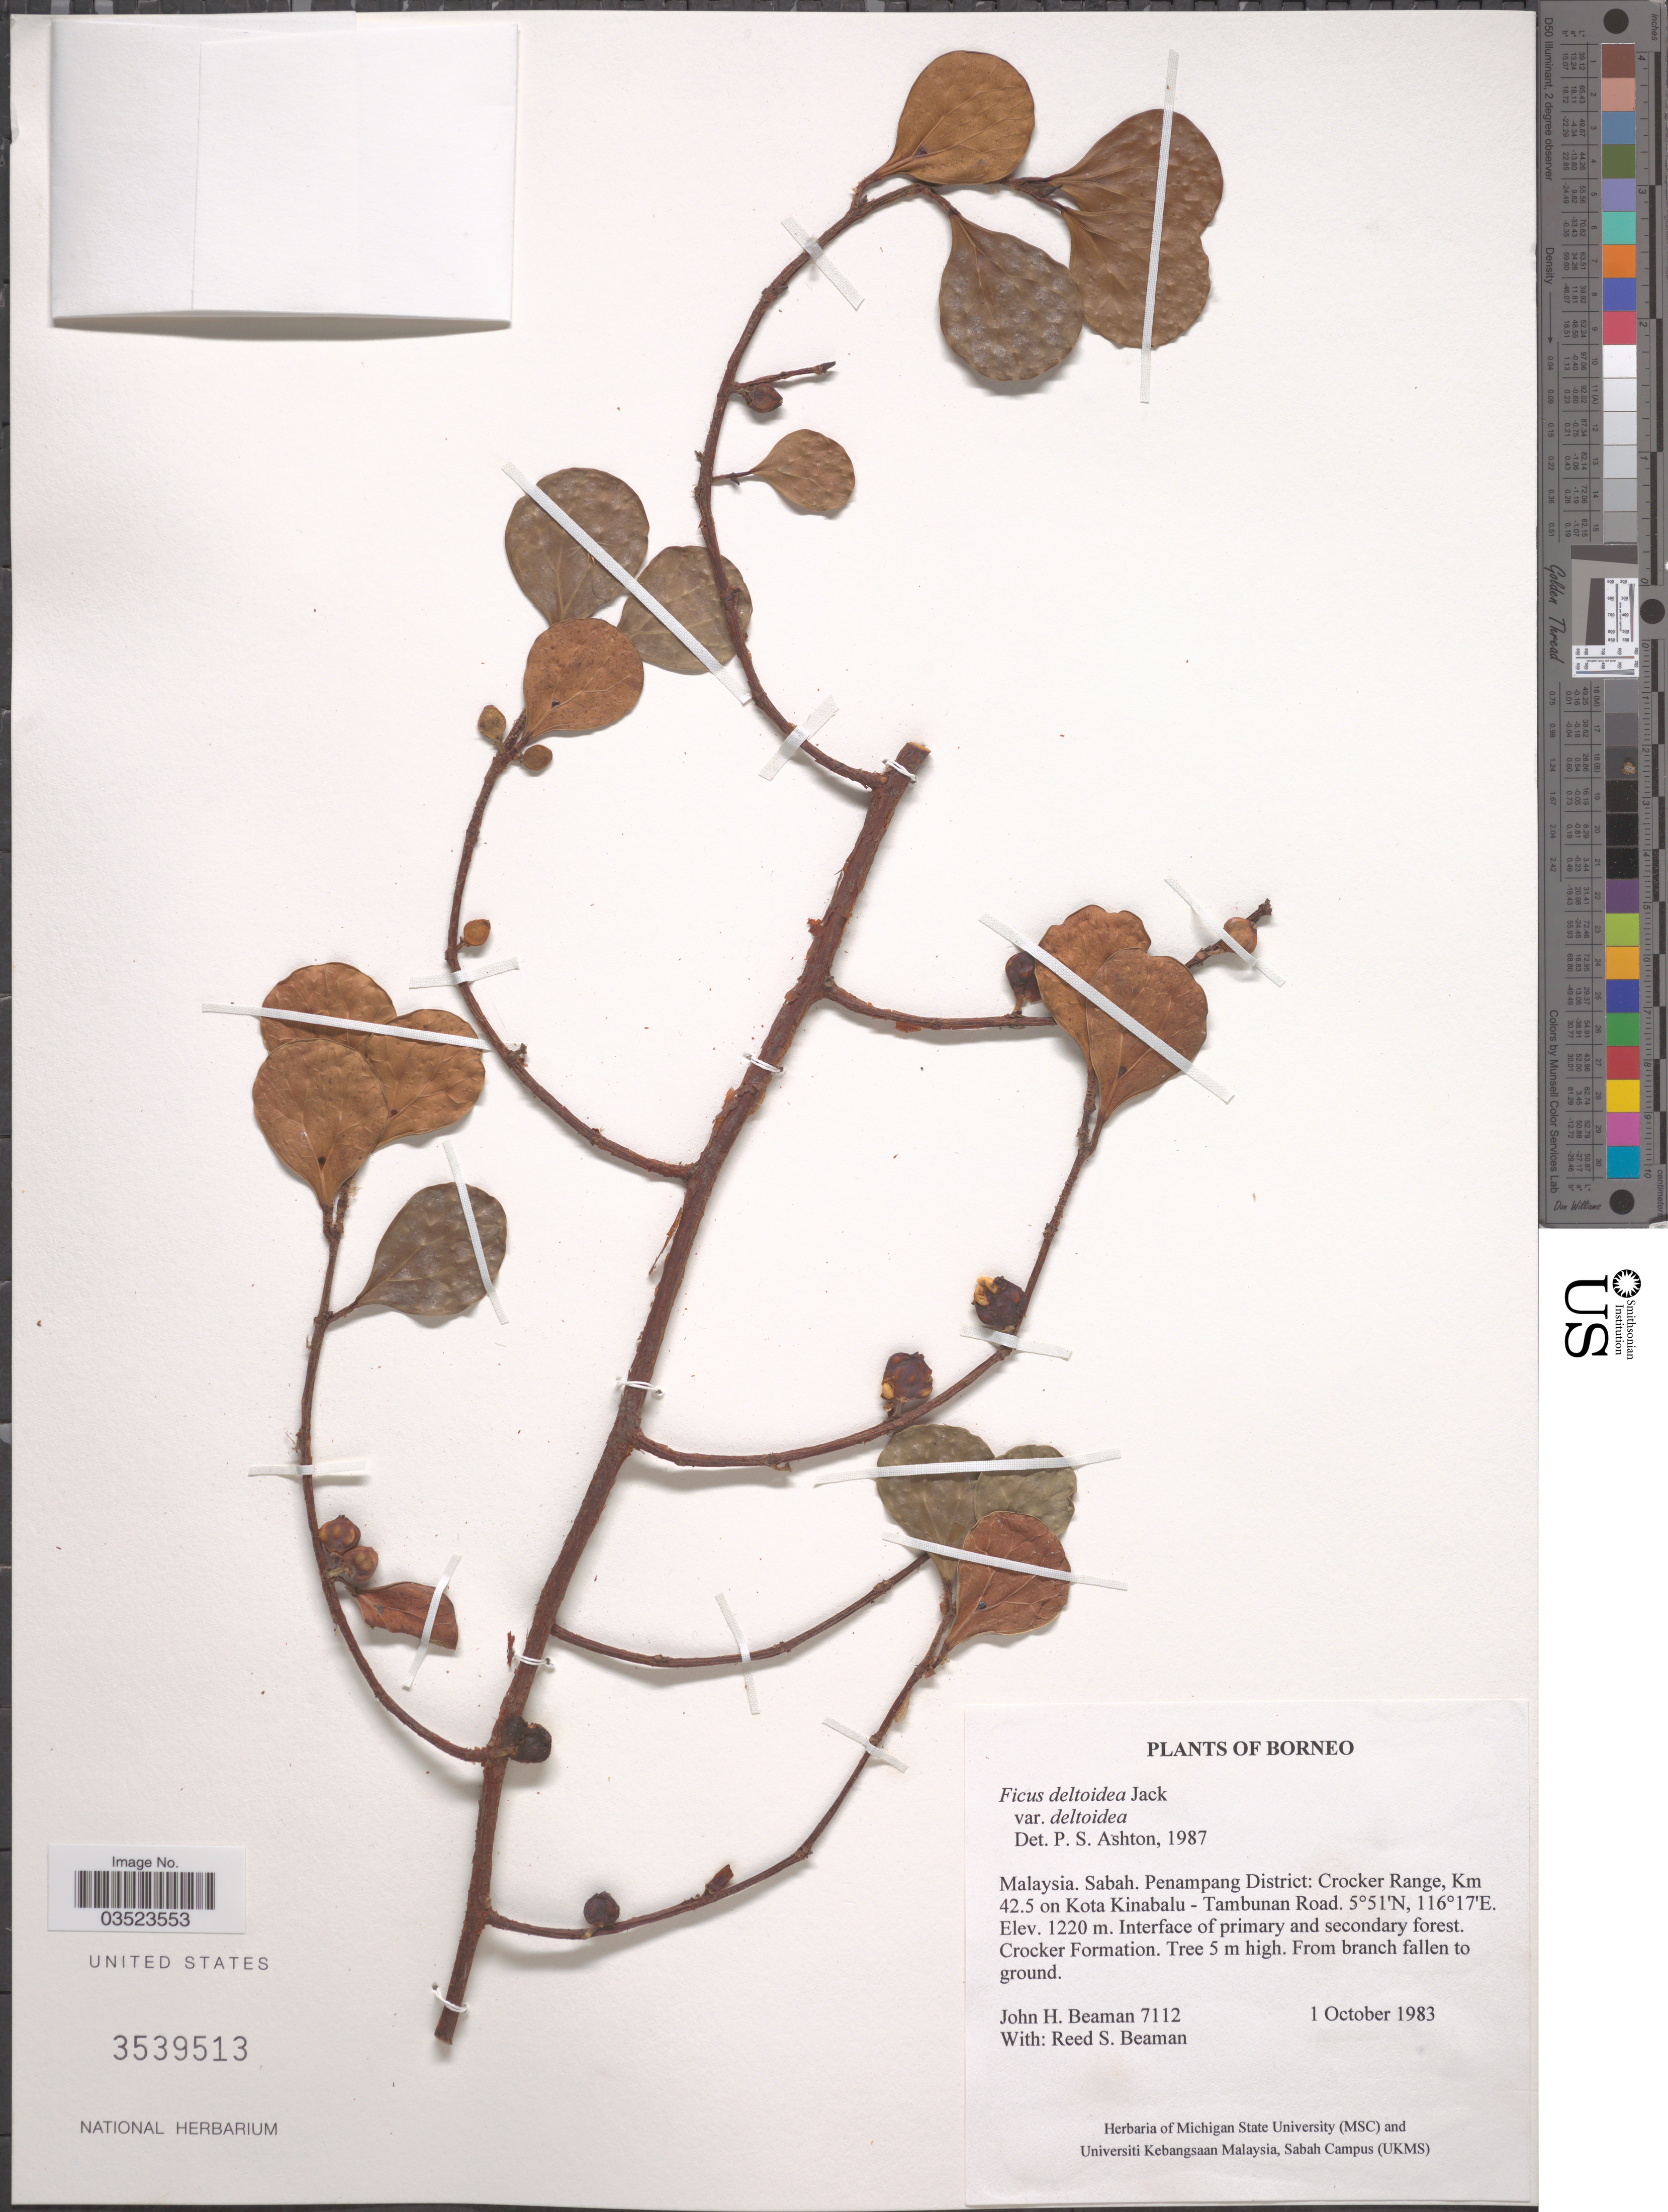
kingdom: Plantae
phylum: Tracheophyta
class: Magnoliopsida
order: Rosales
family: Moraceae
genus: Ficus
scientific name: Ficus deltoidea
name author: Jack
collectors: J. H. Beaman & R. S. Beaman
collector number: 7112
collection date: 1983-10-01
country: Malaysia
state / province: Sabah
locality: Borneo. Sabah. Penampang District: Crocker Range, Km 42.5 on Kota Kinabalu - Tambunan Road. Interface of primary and secondary forest. Crocker formation.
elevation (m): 1220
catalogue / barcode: US 3539513